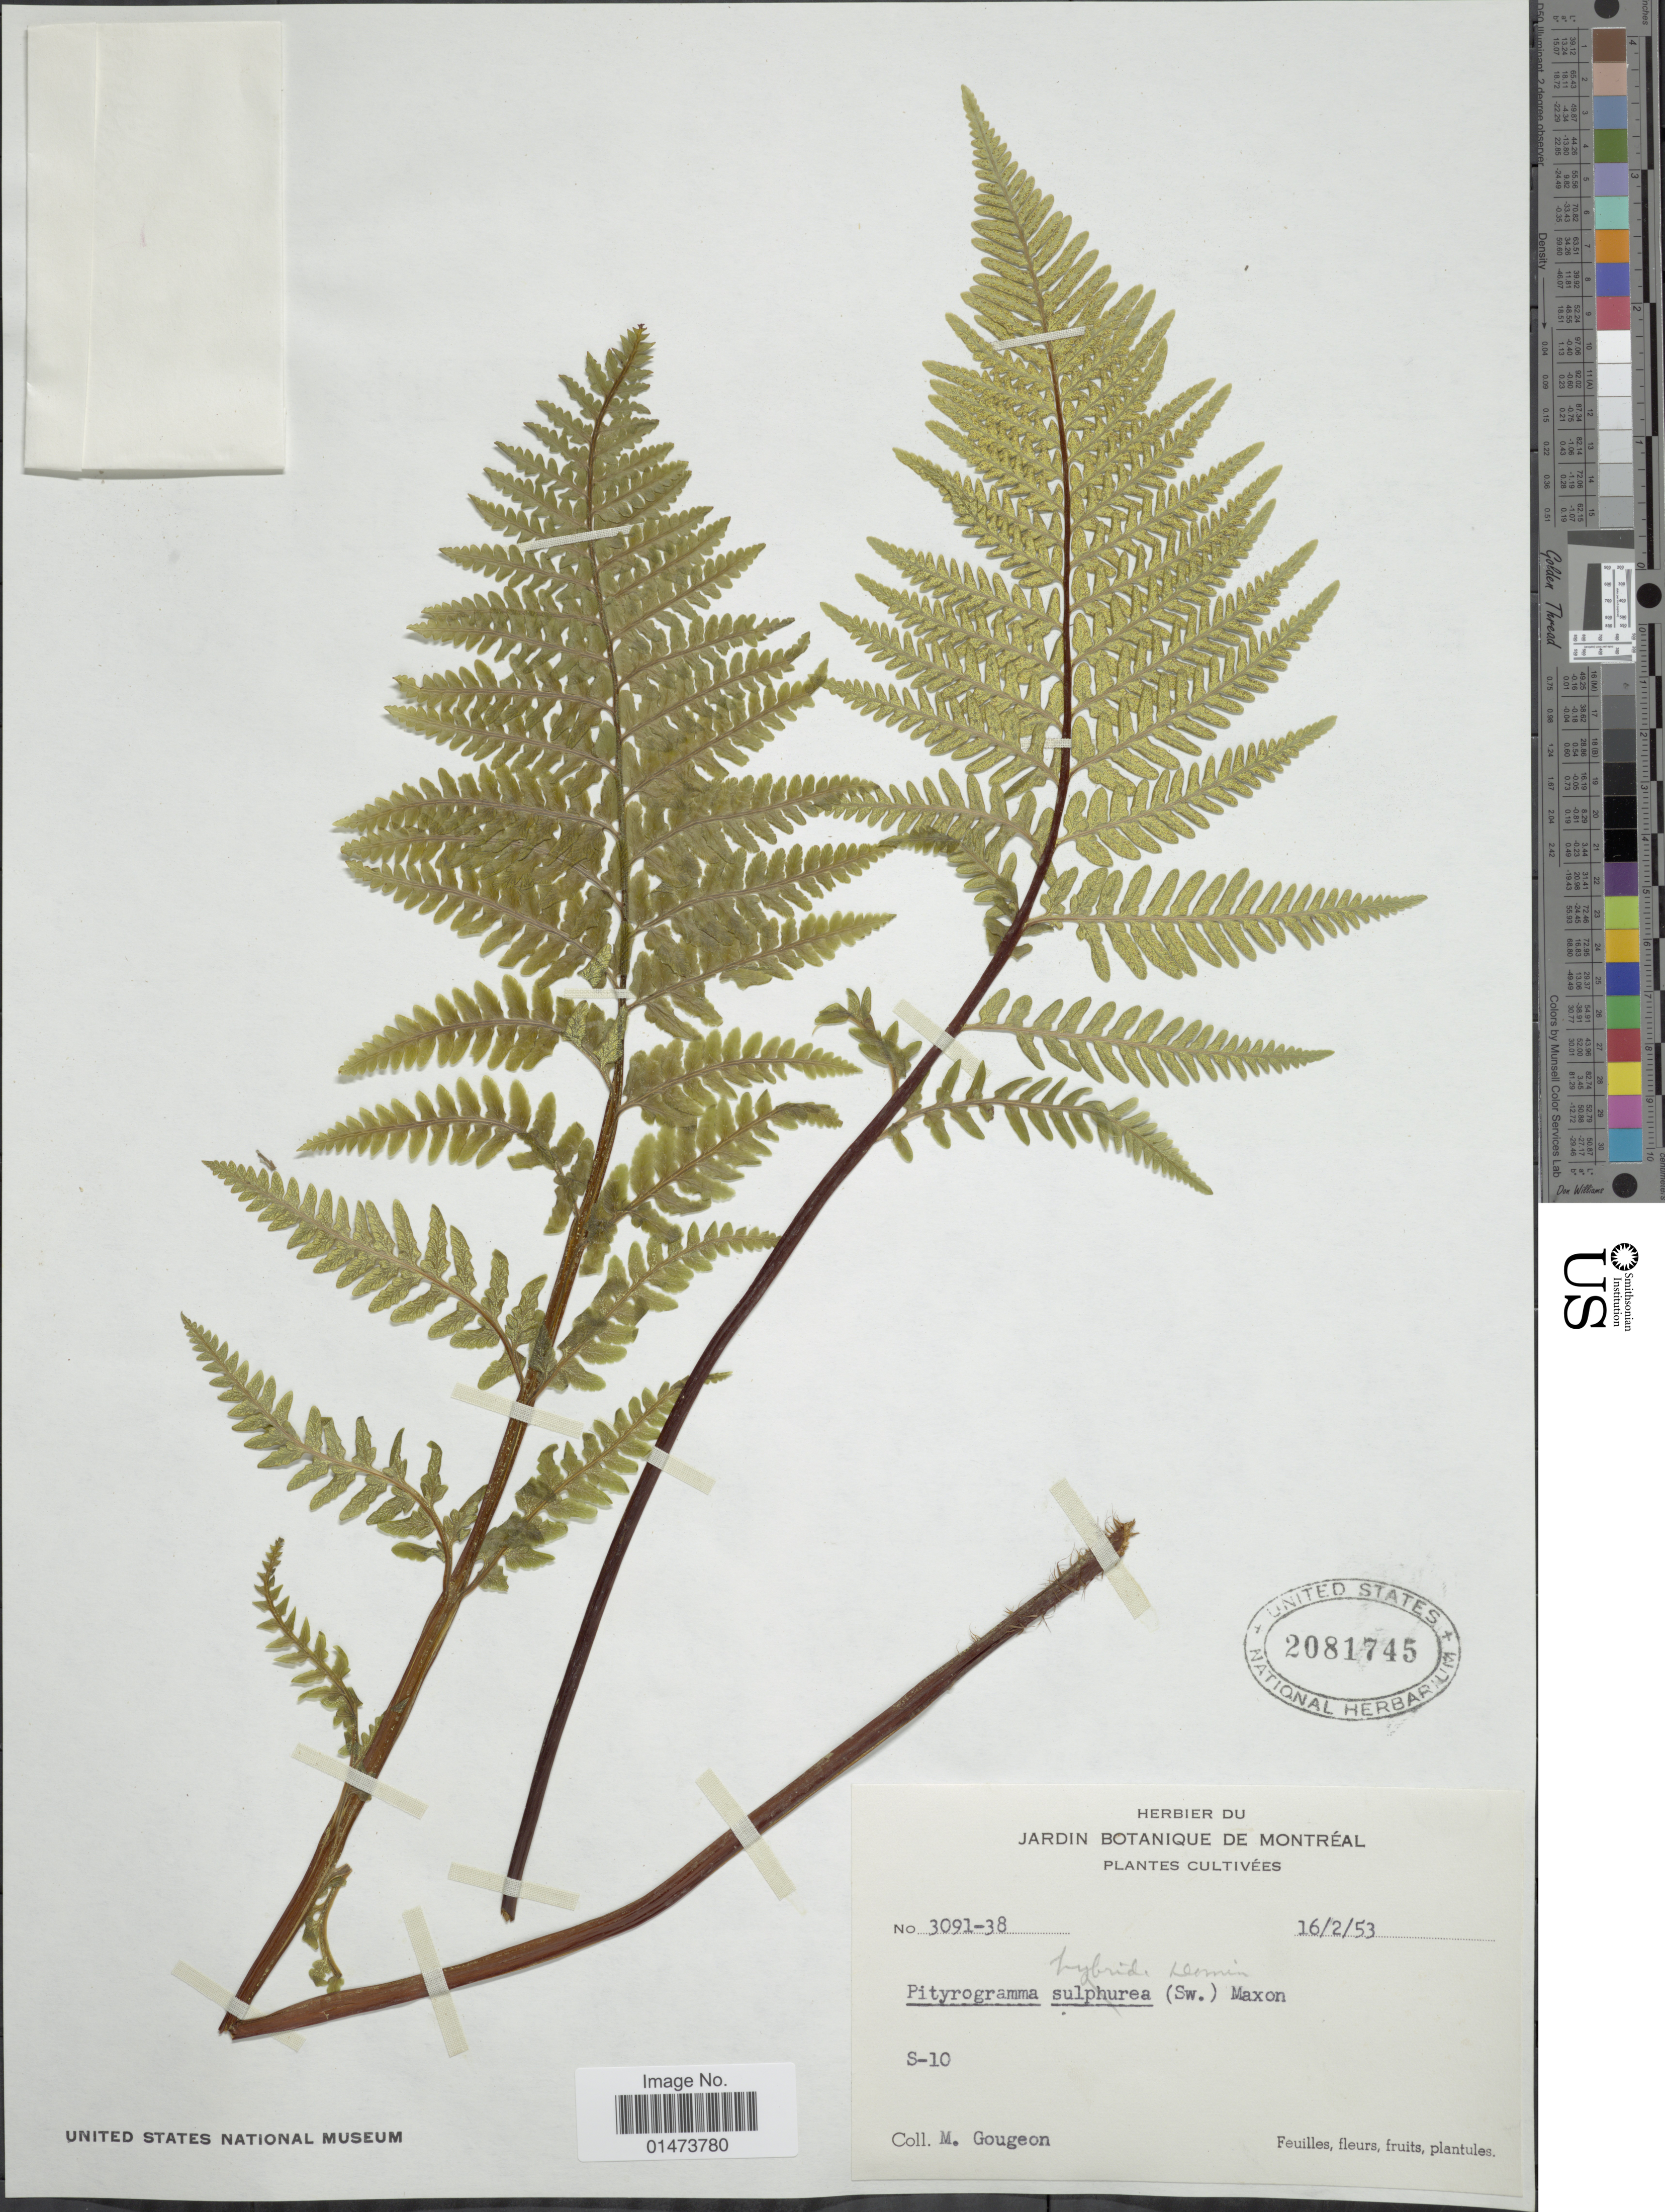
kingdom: Plantae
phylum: Tracheophyta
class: Polypodiopsida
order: Polypodiales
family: Pteridaceae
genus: Pityrogramma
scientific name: Pityrogramma hybrida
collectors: M. Gougeon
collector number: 3091-38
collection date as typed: Transcribed d/m/y: 16/2/53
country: Canada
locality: S-10.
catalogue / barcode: US 2081745